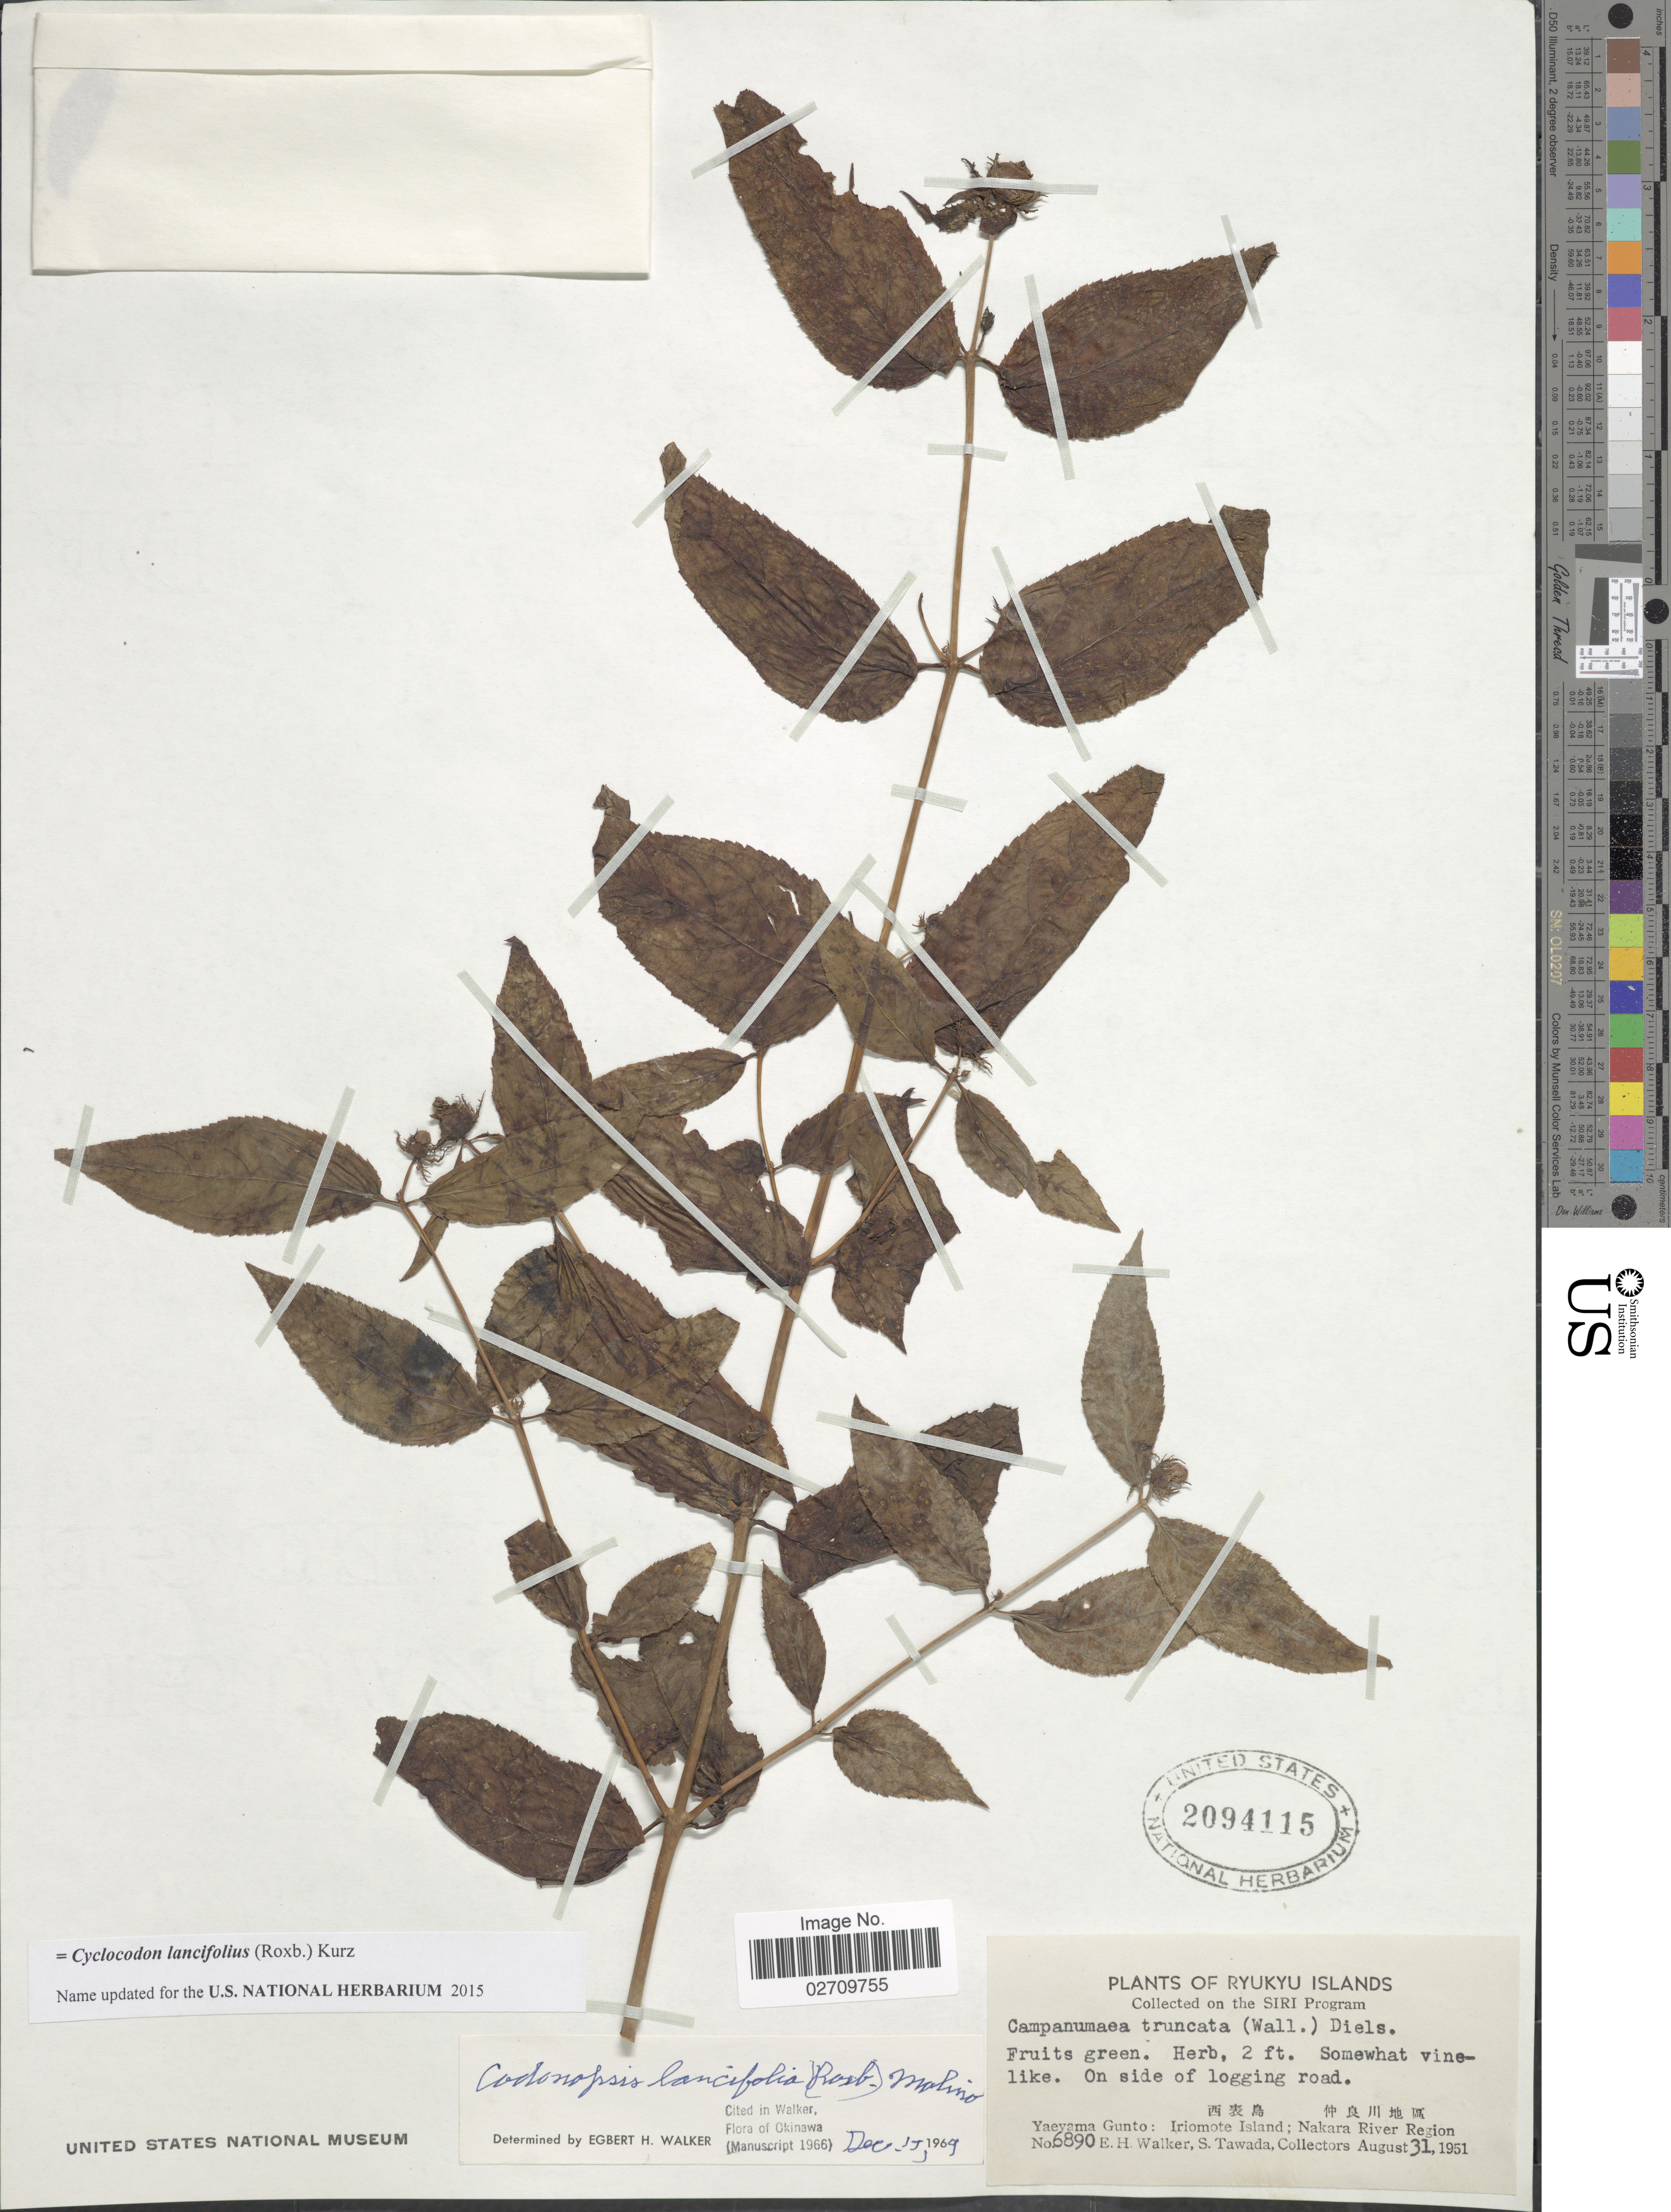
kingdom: Plantae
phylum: Tracheophyta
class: Magnoliopsida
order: Asterales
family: Campanulaceae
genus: Cyclocodon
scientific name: Cyclocodon lancifolius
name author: (Roxb.) Kurz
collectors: E. H. Walker & S. Tawada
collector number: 6890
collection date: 1951-08-31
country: Japan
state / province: Okinawa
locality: Ryukyu Islands, Yaeyama Gunto: Iriomote Island; Nakara River Region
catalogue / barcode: US 2094115